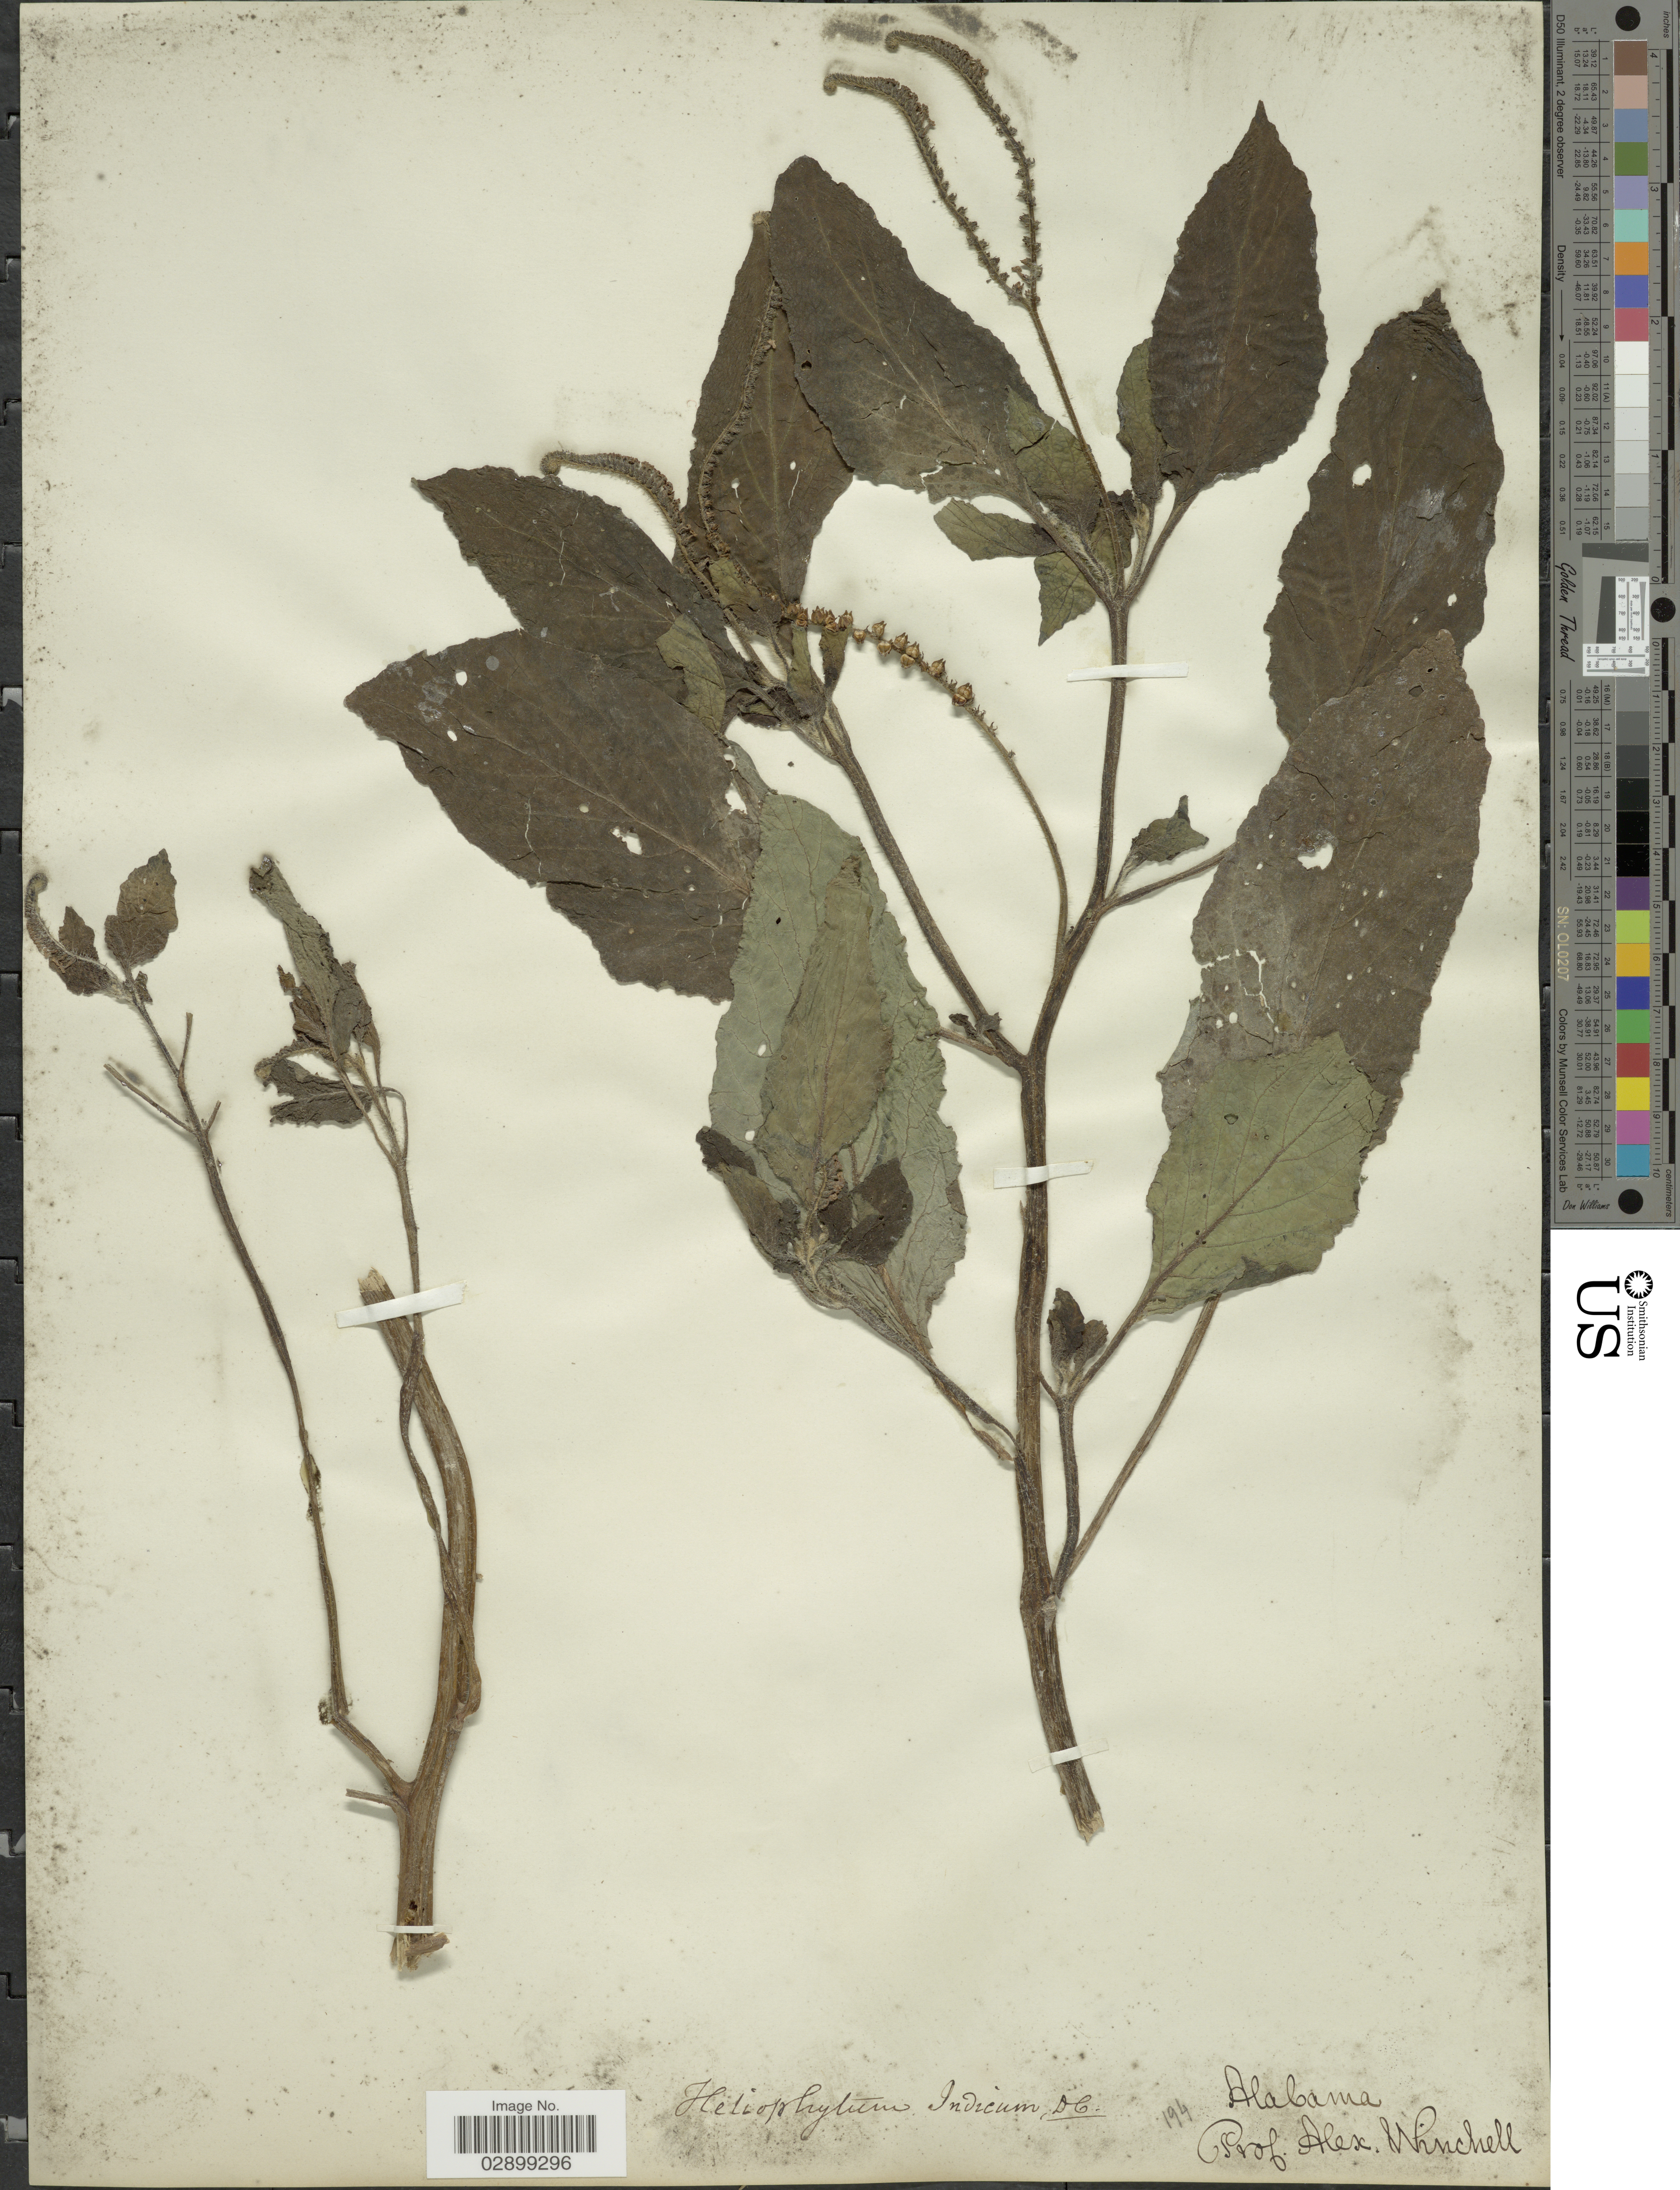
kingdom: Plantae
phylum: Tracheophyta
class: Magnoliopsida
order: Boraginales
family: Heliotropiaceae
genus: Heliotropium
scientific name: Heliotropium indicum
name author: L.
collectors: A. Winchell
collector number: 194?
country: United States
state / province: Alabama